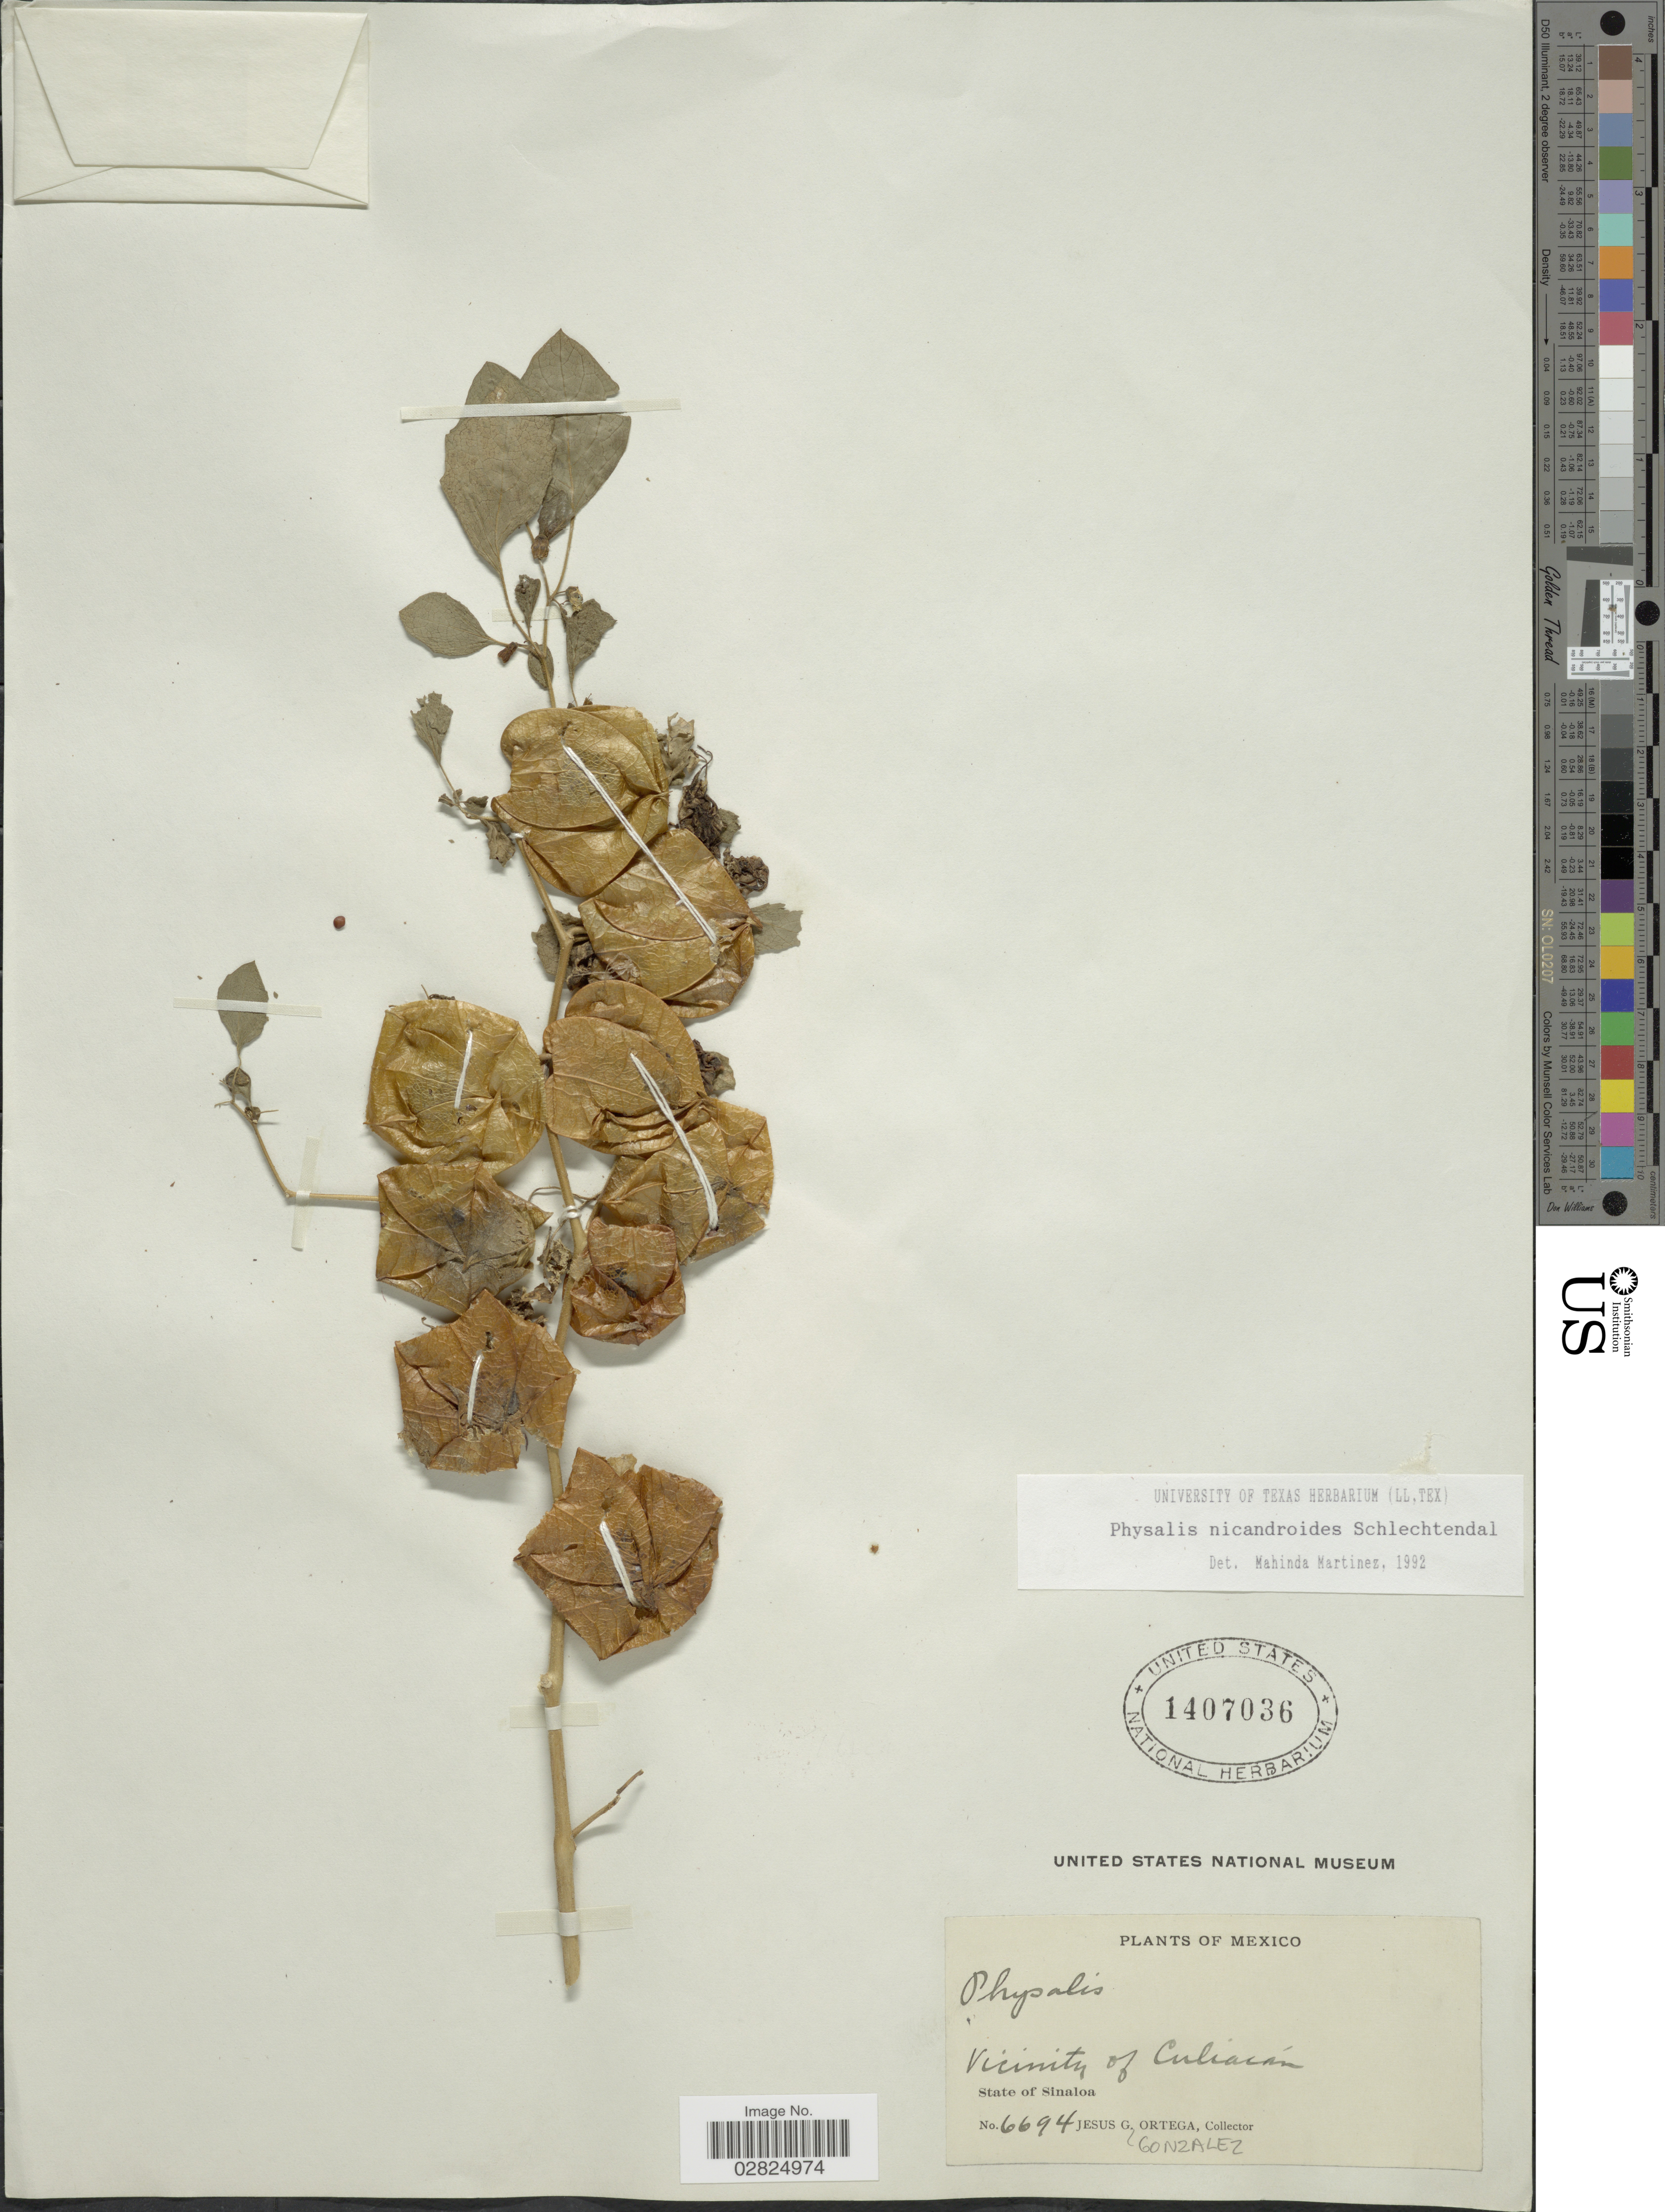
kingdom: Plantae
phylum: Tracheophyta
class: Magnoliopsida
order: Solanales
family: Solanaceae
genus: Physalis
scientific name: Physalis nicandroides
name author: Schltdl.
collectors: J. Ortega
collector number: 6694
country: Mexico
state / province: Sinaloa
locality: Vicinity of Culiacán.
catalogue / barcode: US 1407036